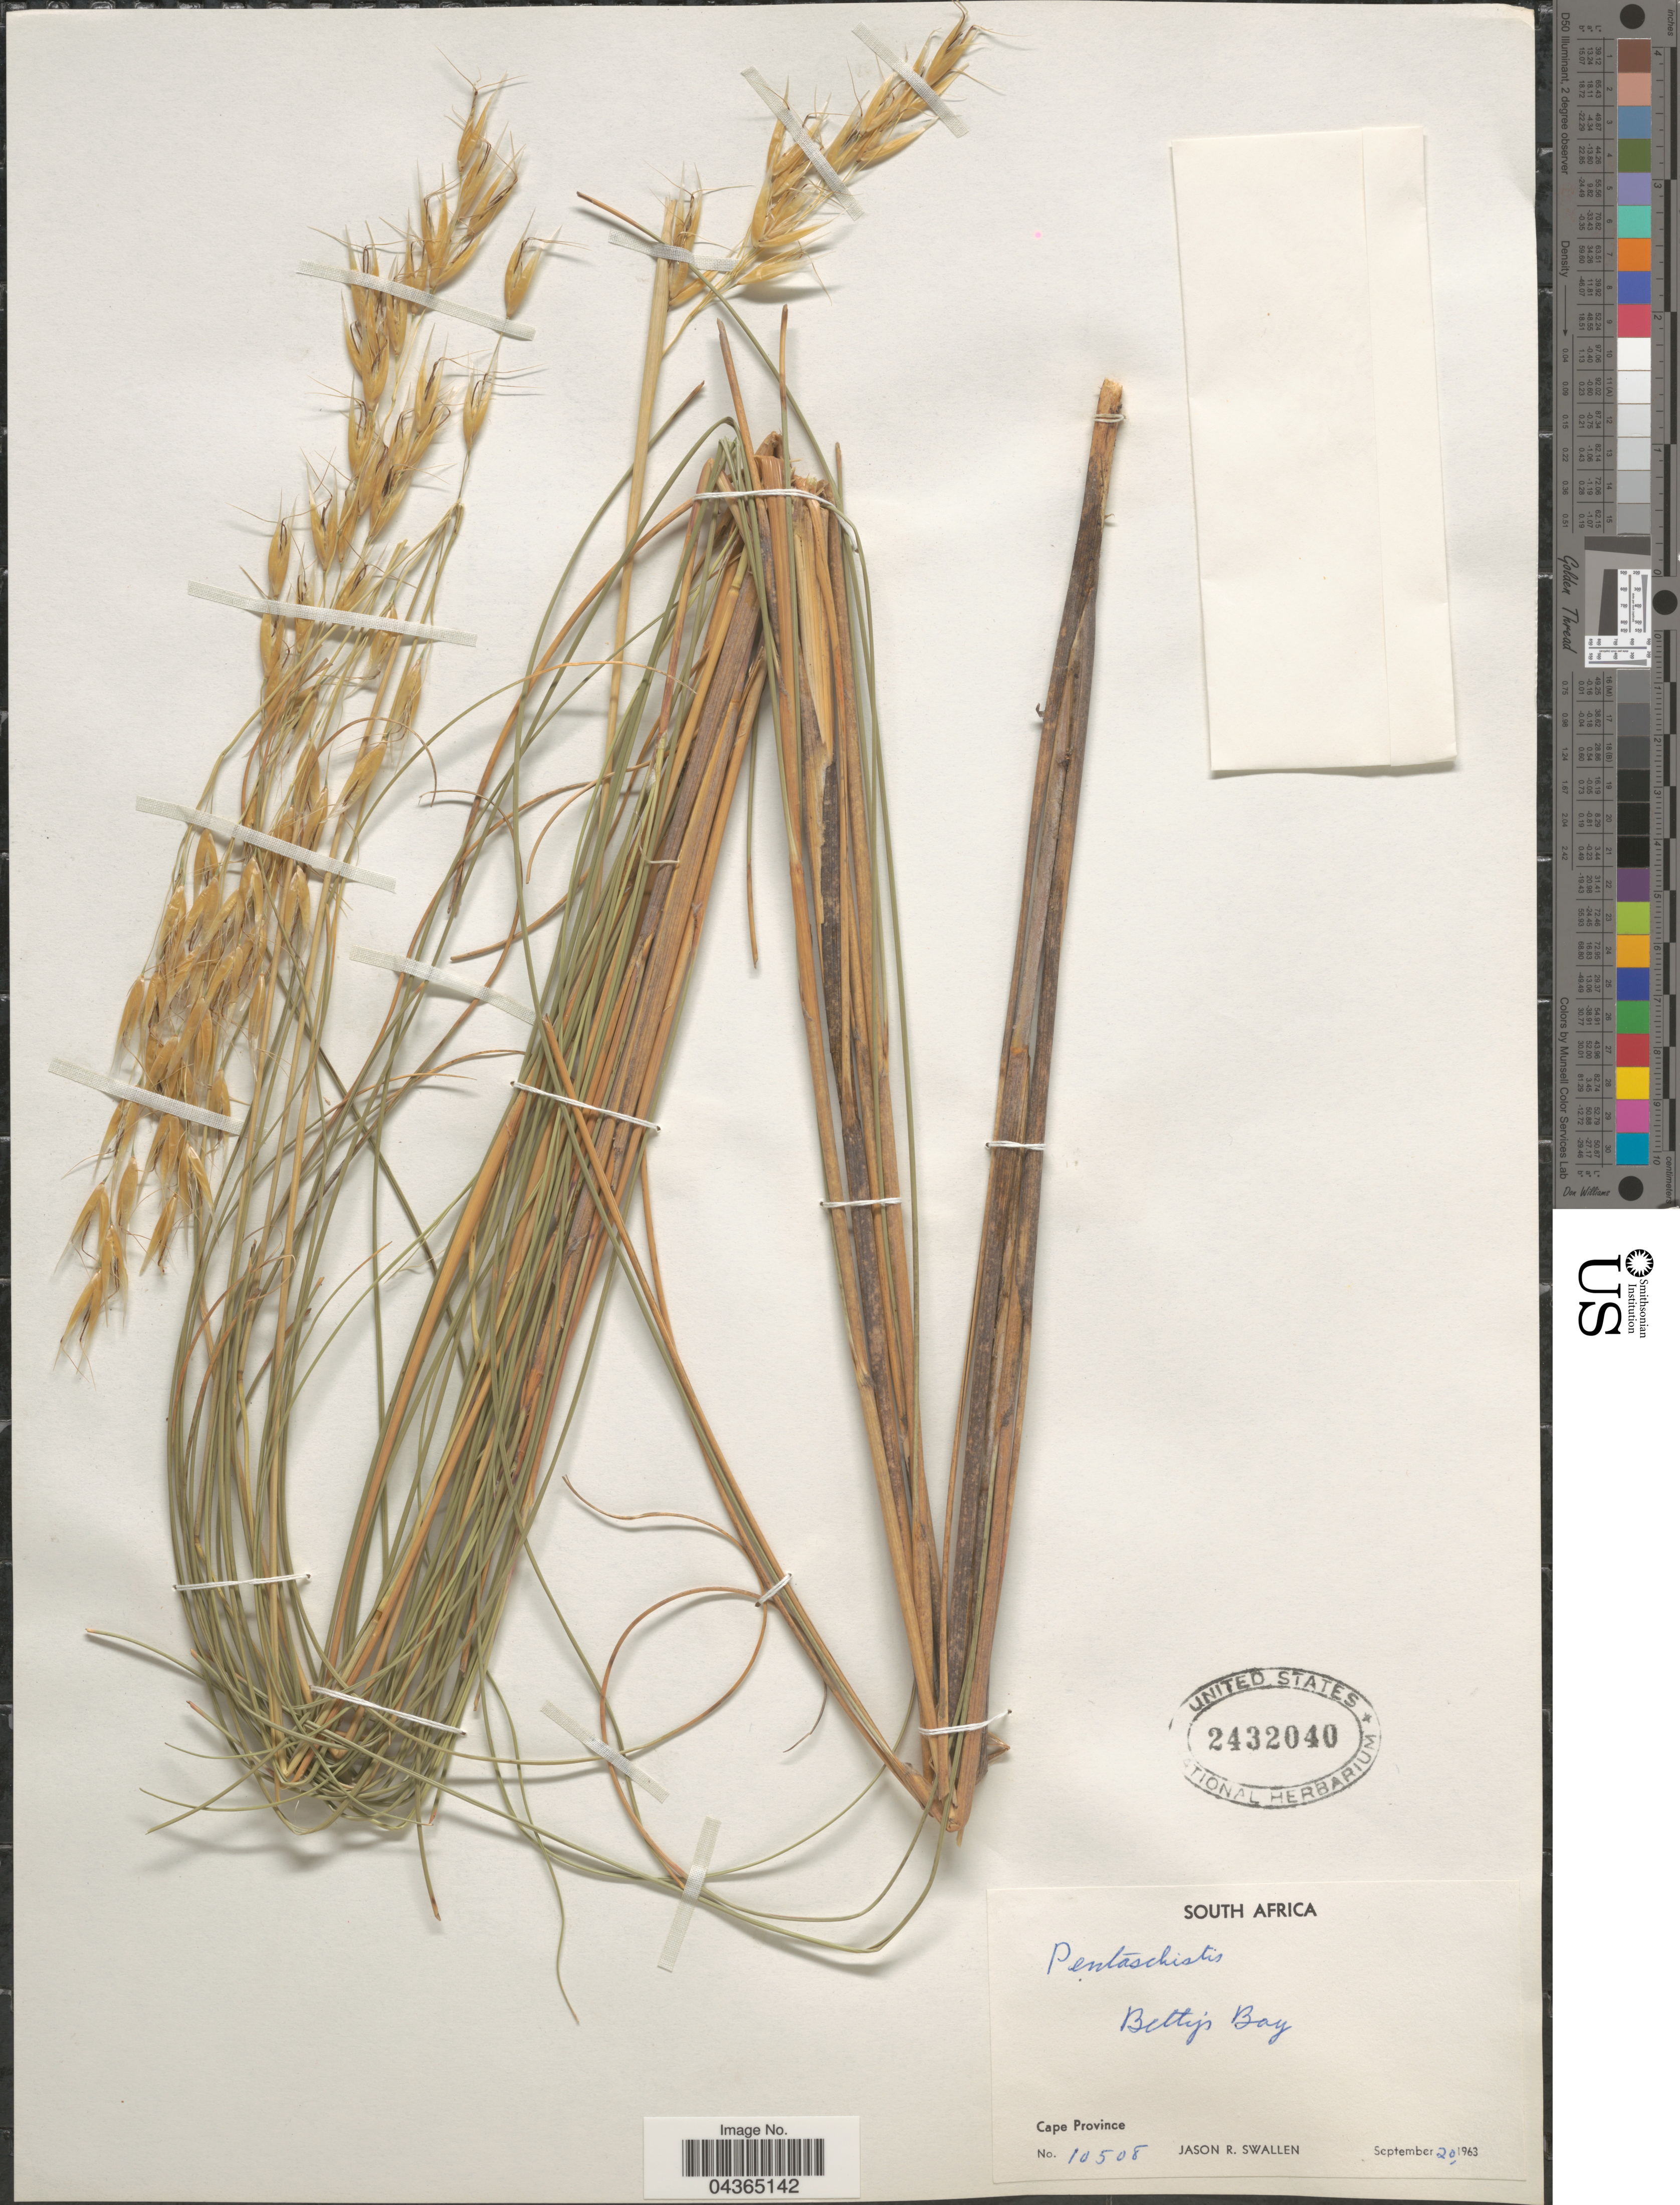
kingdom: Plantae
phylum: Tracheophyta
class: Liliopsida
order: Poales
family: Poaceae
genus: Pentameris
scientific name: Pentameris thuarii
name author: P. Beauv.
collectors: J. R. Swallen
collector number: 10508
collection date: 1963-09-20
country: South Africa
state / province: Western Cape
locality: Betty's Bay.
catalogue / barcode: US 2432040